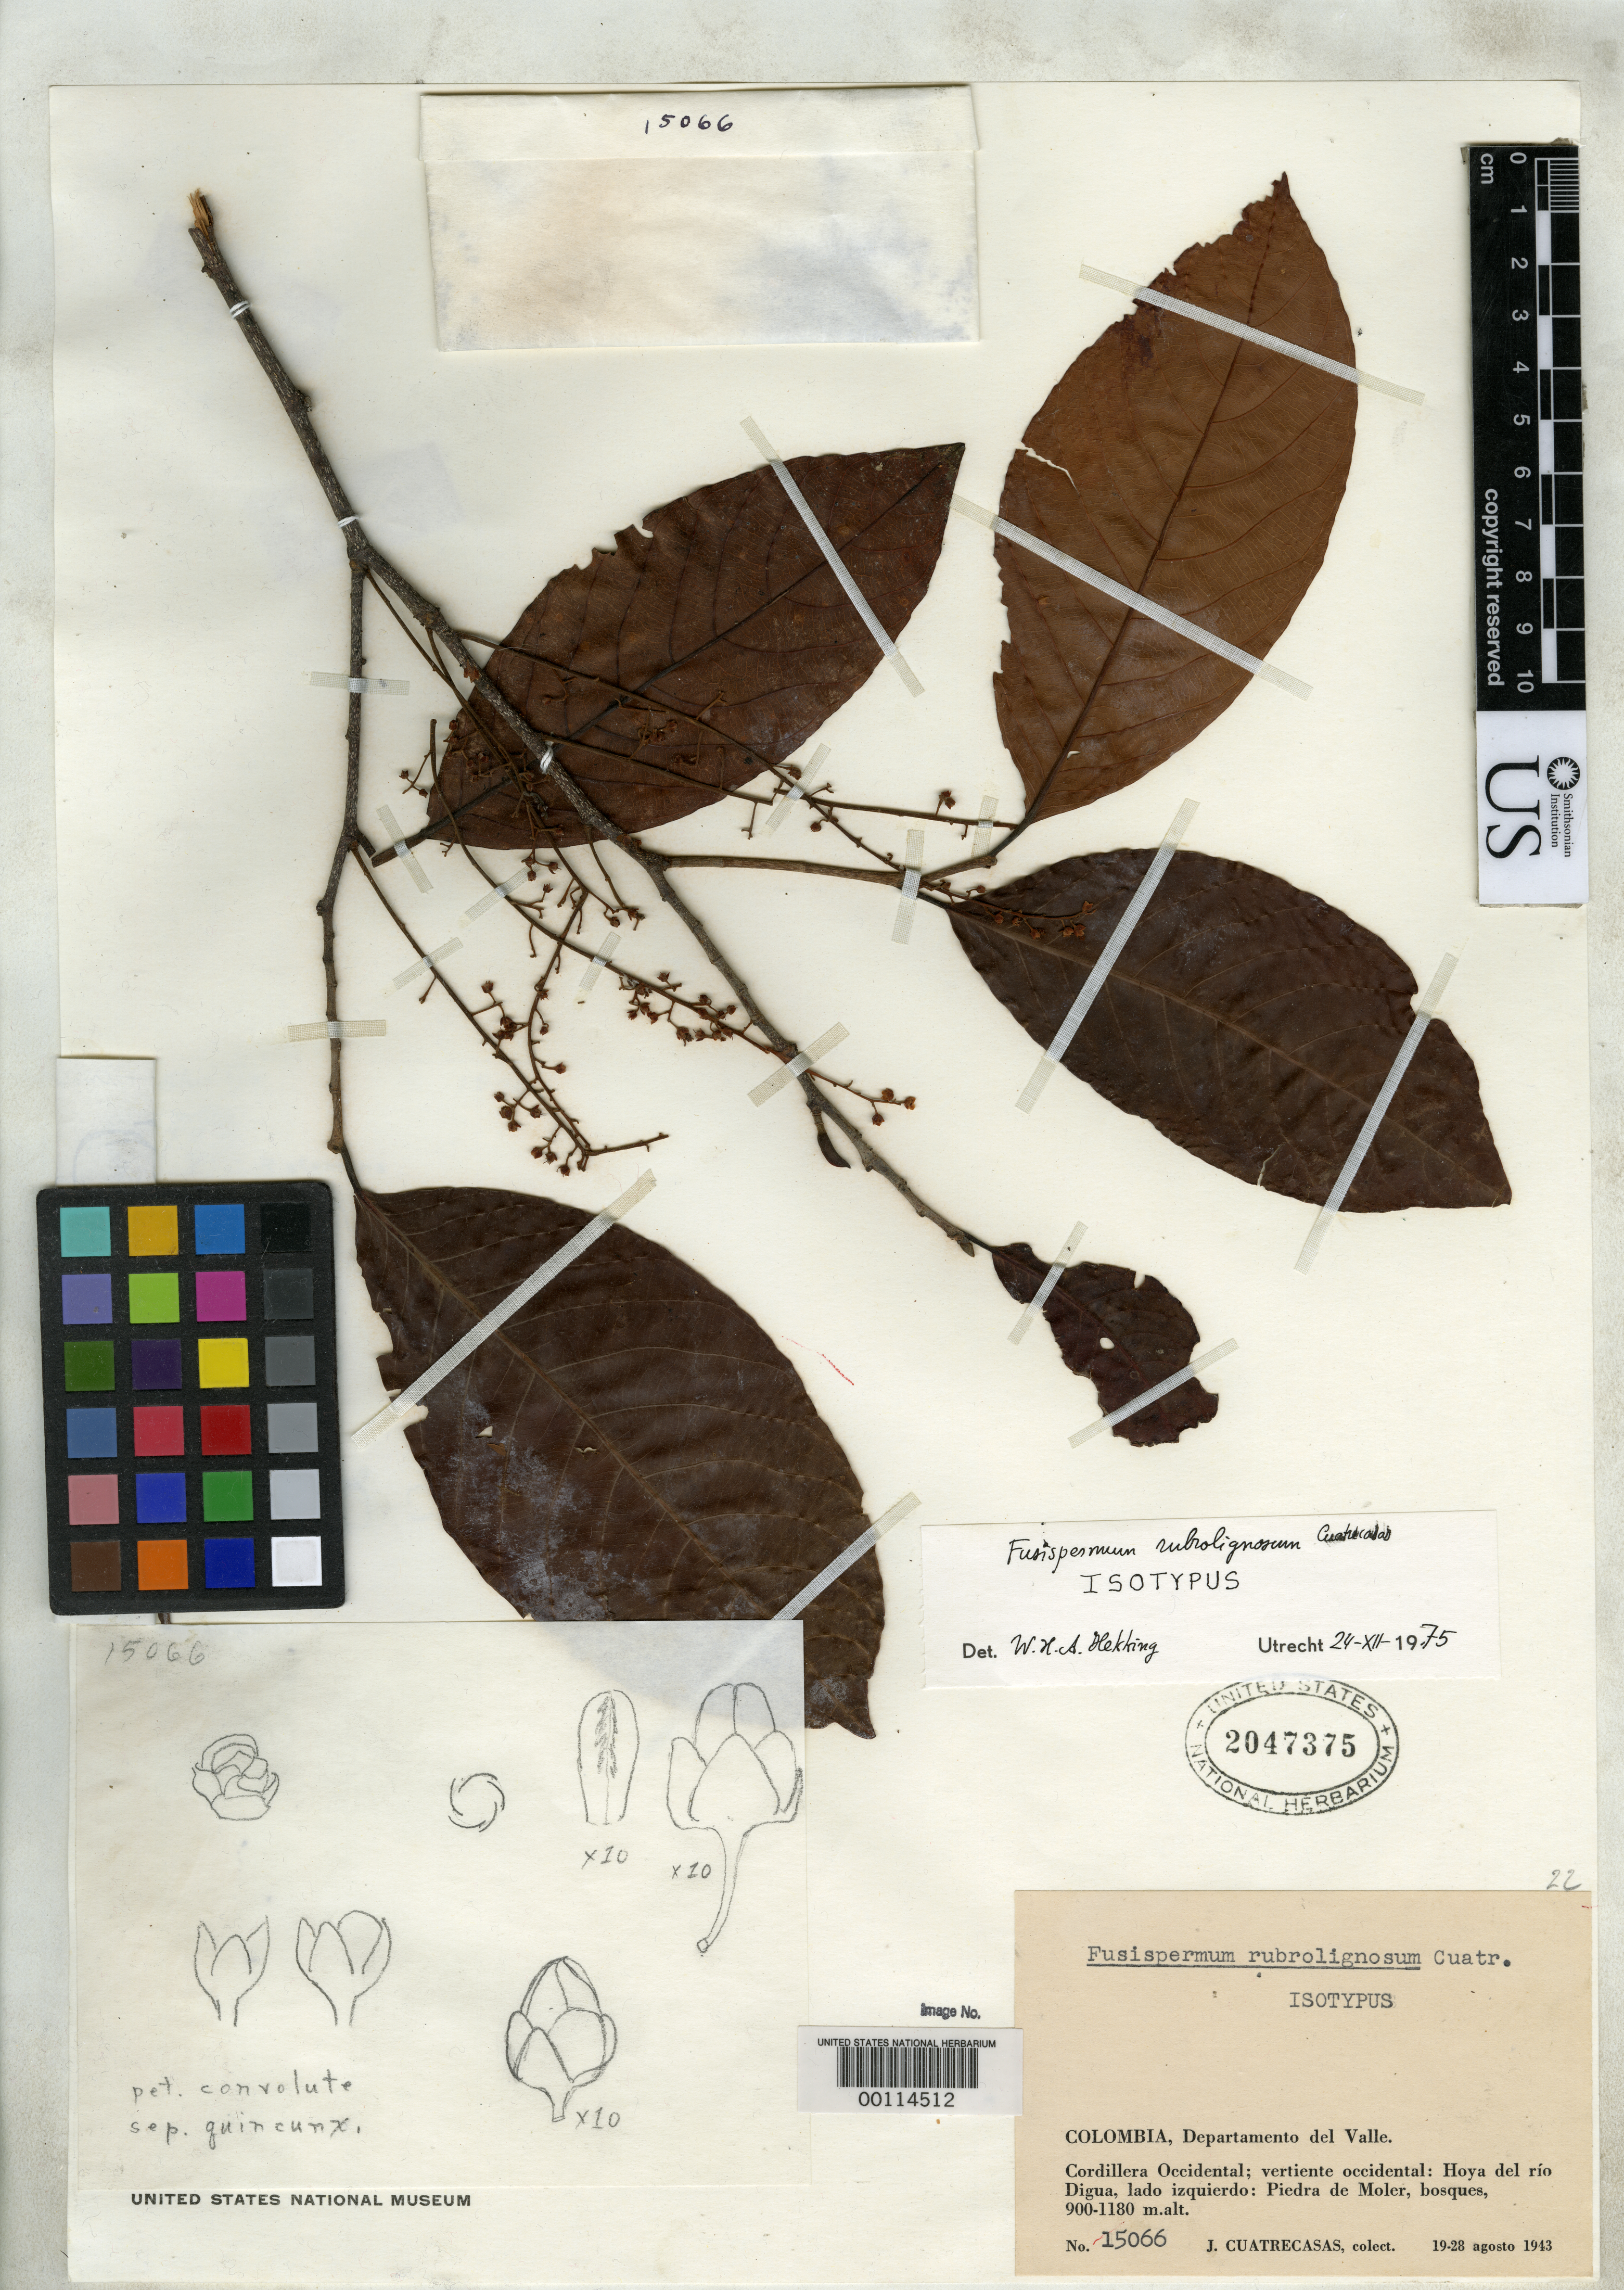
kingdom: Plantae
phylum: Tracheophyta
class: Magnoliopsida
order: Malpighiales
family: Violaceae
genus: Fusispermum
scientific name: Fusispermum rubrolignosum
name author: Cuatrec.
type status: Isotype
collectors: J. Cuatrecasas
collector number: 15066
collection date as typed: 19 Aug 1943 to 23 Aug 1943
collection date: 1943-08-19/1943-08-23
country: Colombia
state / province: Valle del Cauca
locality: Cordillera Occidental, Hoya del Rio Digua, Pieda de Moler.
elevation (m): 900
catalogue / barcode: US 2047375